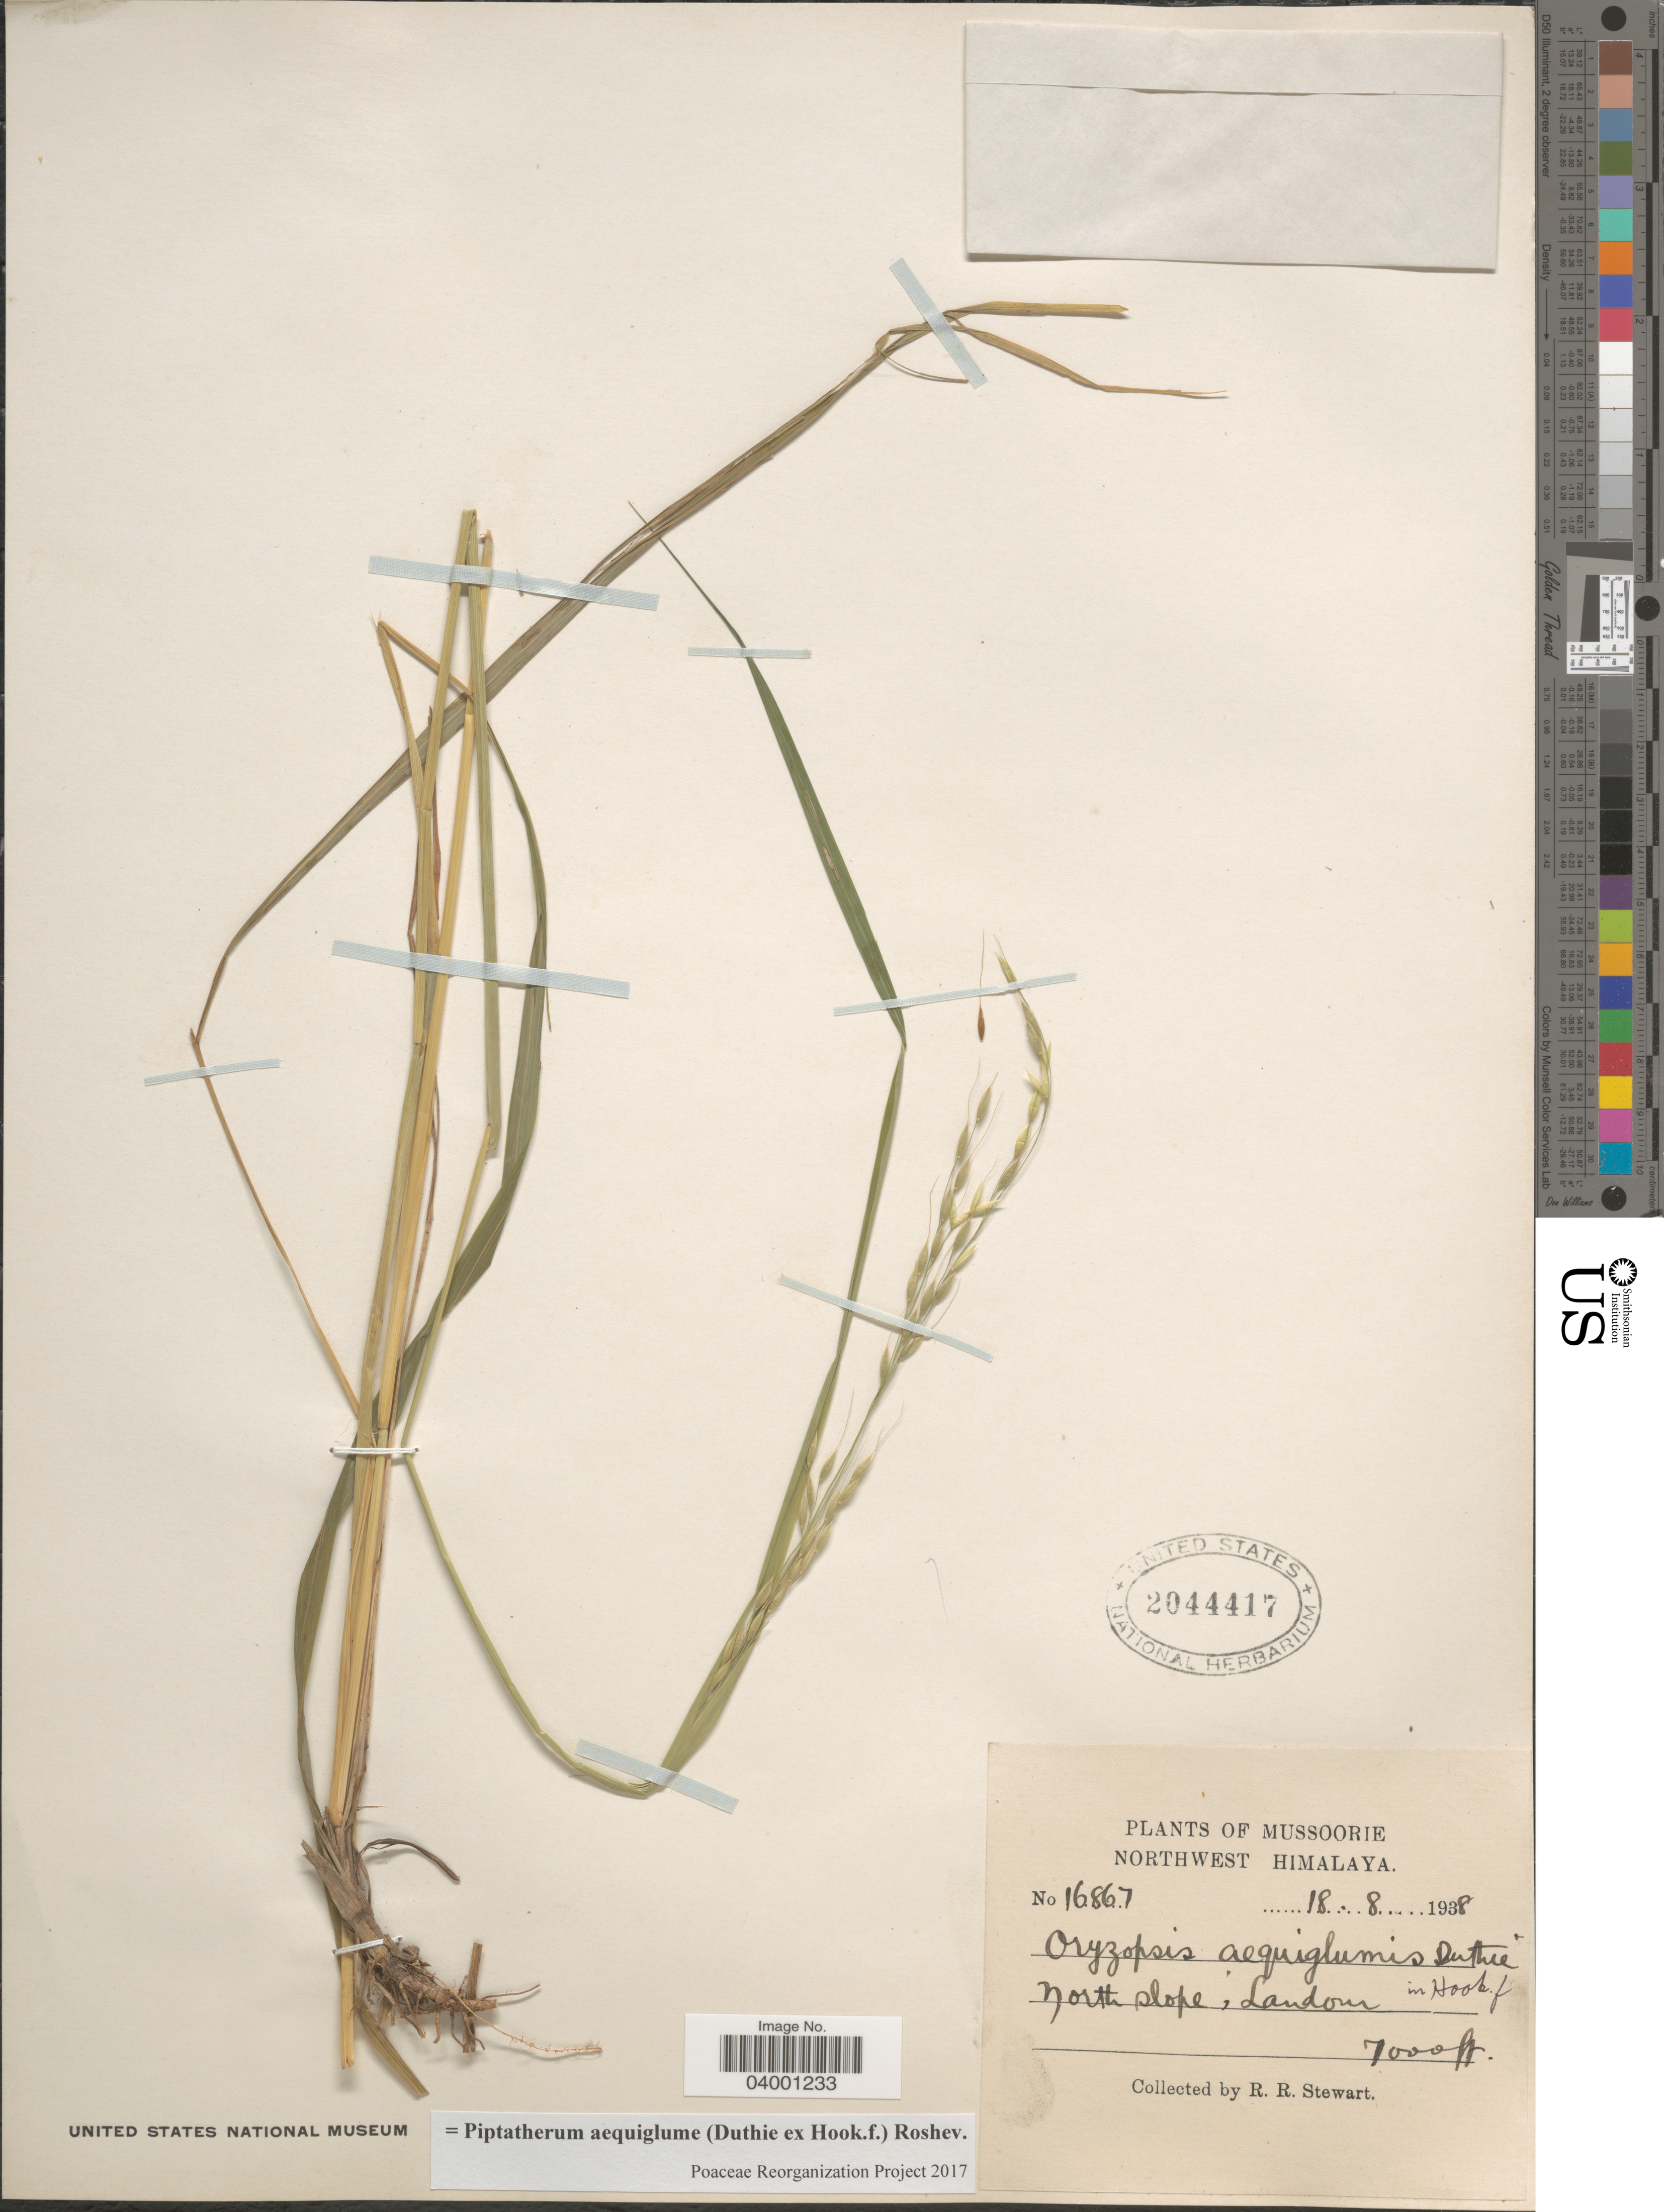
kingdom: Plantae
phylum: Tracheophyta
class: Liliopsida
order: Poales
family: Poaceae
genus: Piptatherum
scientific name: Piptatherum aequiglume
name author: (Duthie ex Hook. f.) Roshev.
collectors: R. Stewart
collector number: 16867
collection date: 1938-08-18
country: India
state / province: Uttarakhand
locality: Mussoorie. Northwest Himalaya. North slope, Landour.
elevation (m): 2134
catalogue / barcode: US 2044417